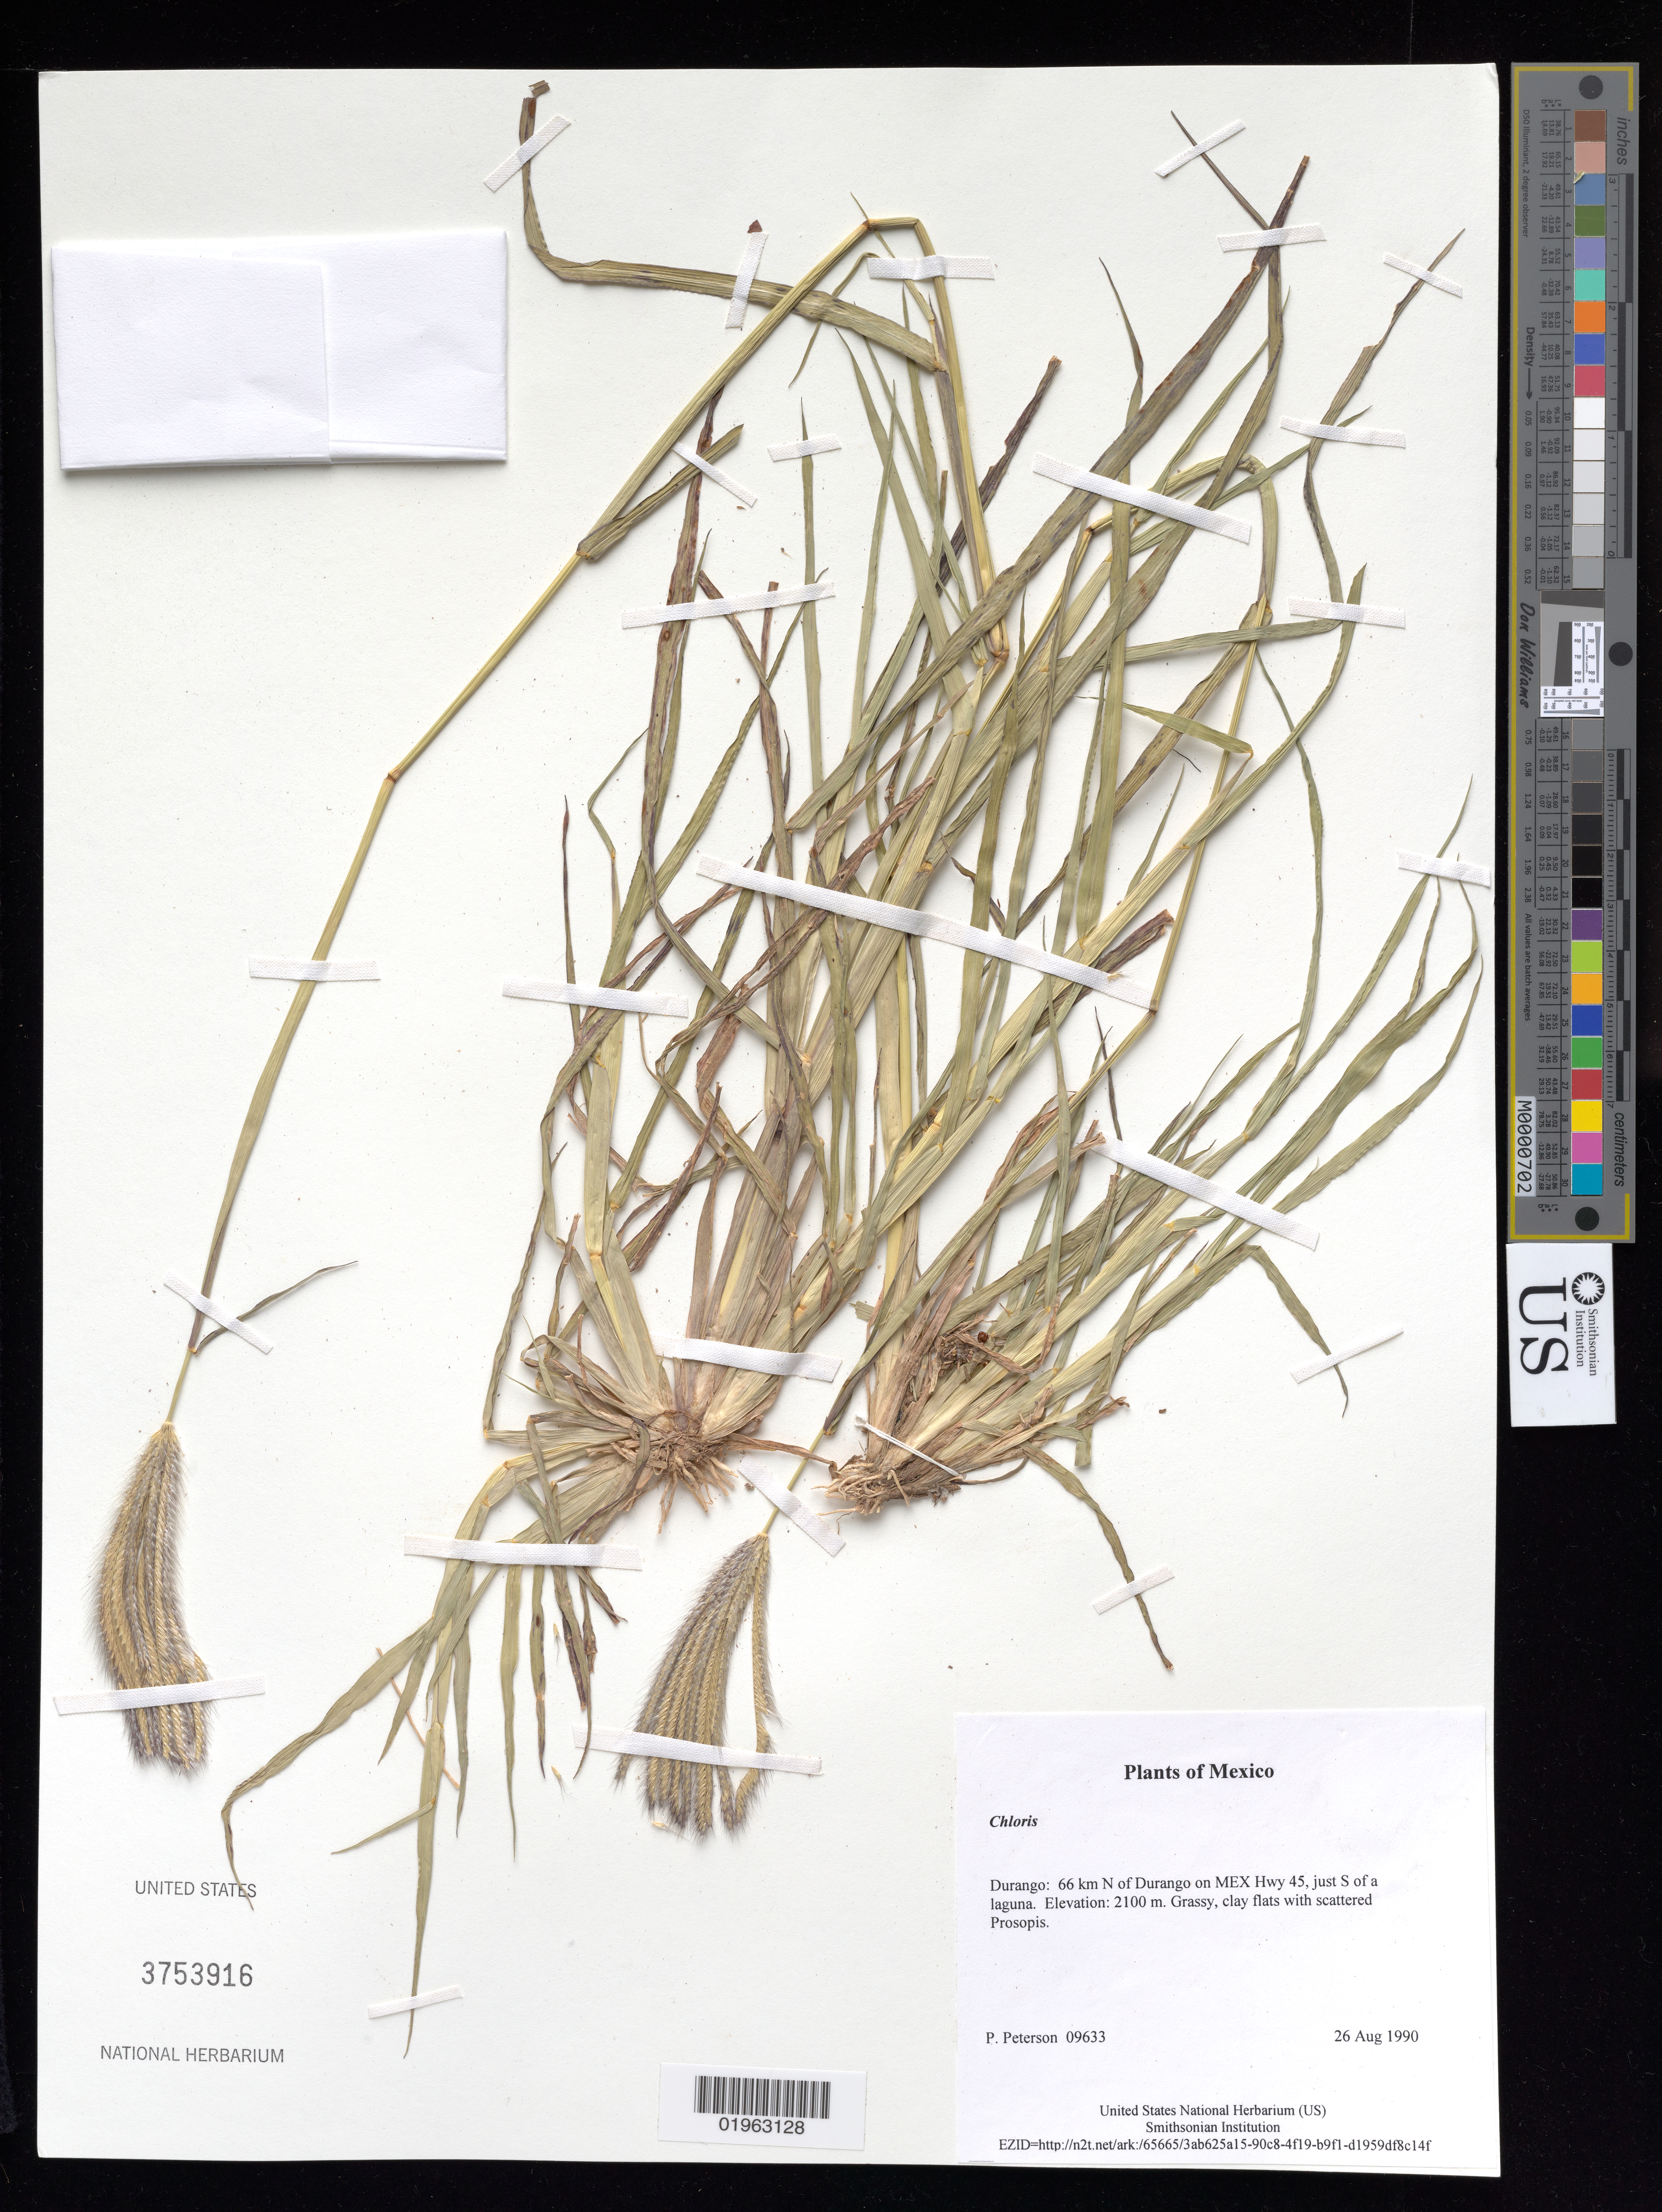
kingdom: Plantae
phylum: Tracheophyta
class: Liliopsida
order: Poales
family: Poaceae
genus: Chloris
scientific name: Chloris sp.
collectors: P. M. Peterson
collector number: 09633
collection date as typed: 26 Aug 1990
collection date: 1990-08-26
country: Mexico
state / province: Durango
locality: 66 km N of Durango on MEX Hwy 45, just S of a laguna.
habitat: Grassy, clay flats with scattered Prosopis.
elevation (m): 2100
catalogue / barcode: US 3753916